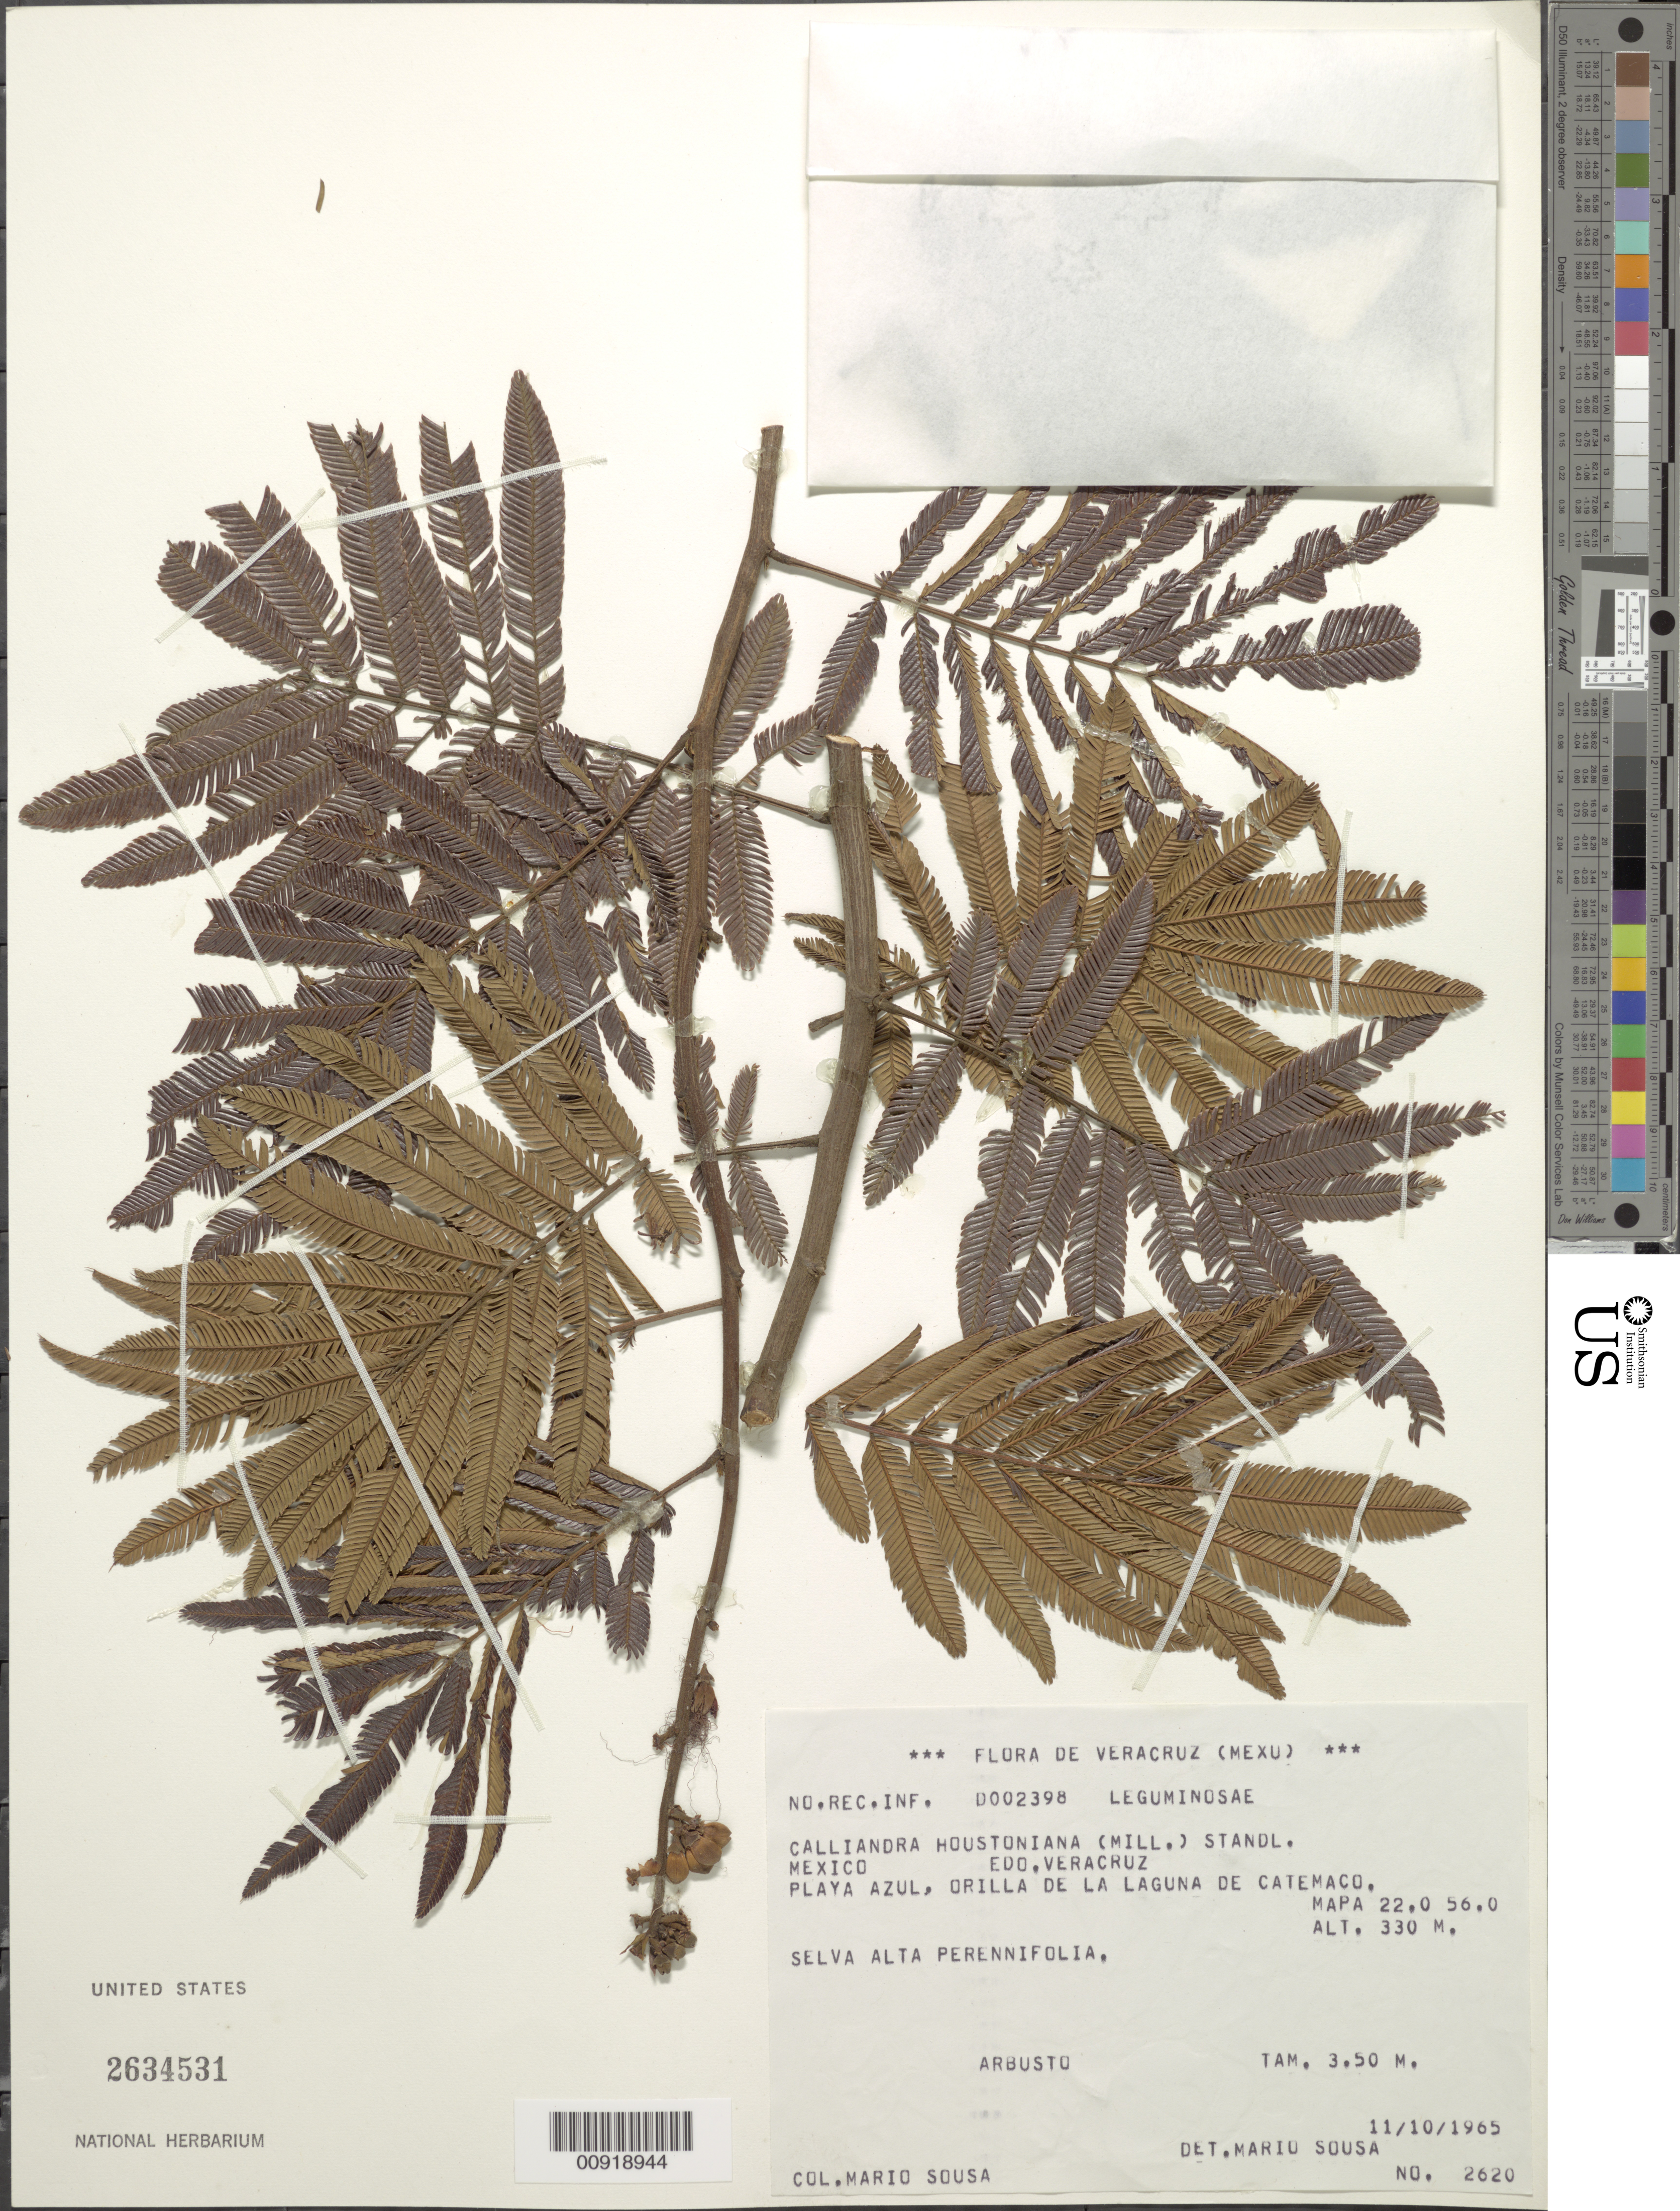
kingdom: Plantae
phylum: Tracheophyta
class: Magnoliopsida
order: Fabales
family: Fabaceae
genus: Calliandra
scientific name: Calliandra houstoniana var. houstoniana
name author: (Mill.) Standl.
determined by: Strong, Mark T., (BOT), Smithsonian Institution - National Museum of Natural History (UNITED STATES)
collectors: M. Sousa S.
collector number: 2620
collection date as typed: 11 Oct 1965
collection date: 1965-10-11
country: Mexico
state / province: Veracruz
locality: Playa Azul, orilla de la Laguna de Catemaco. Mapa 22.0 56.0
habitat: Selva alta perennifolia.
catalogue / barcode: US 2634531